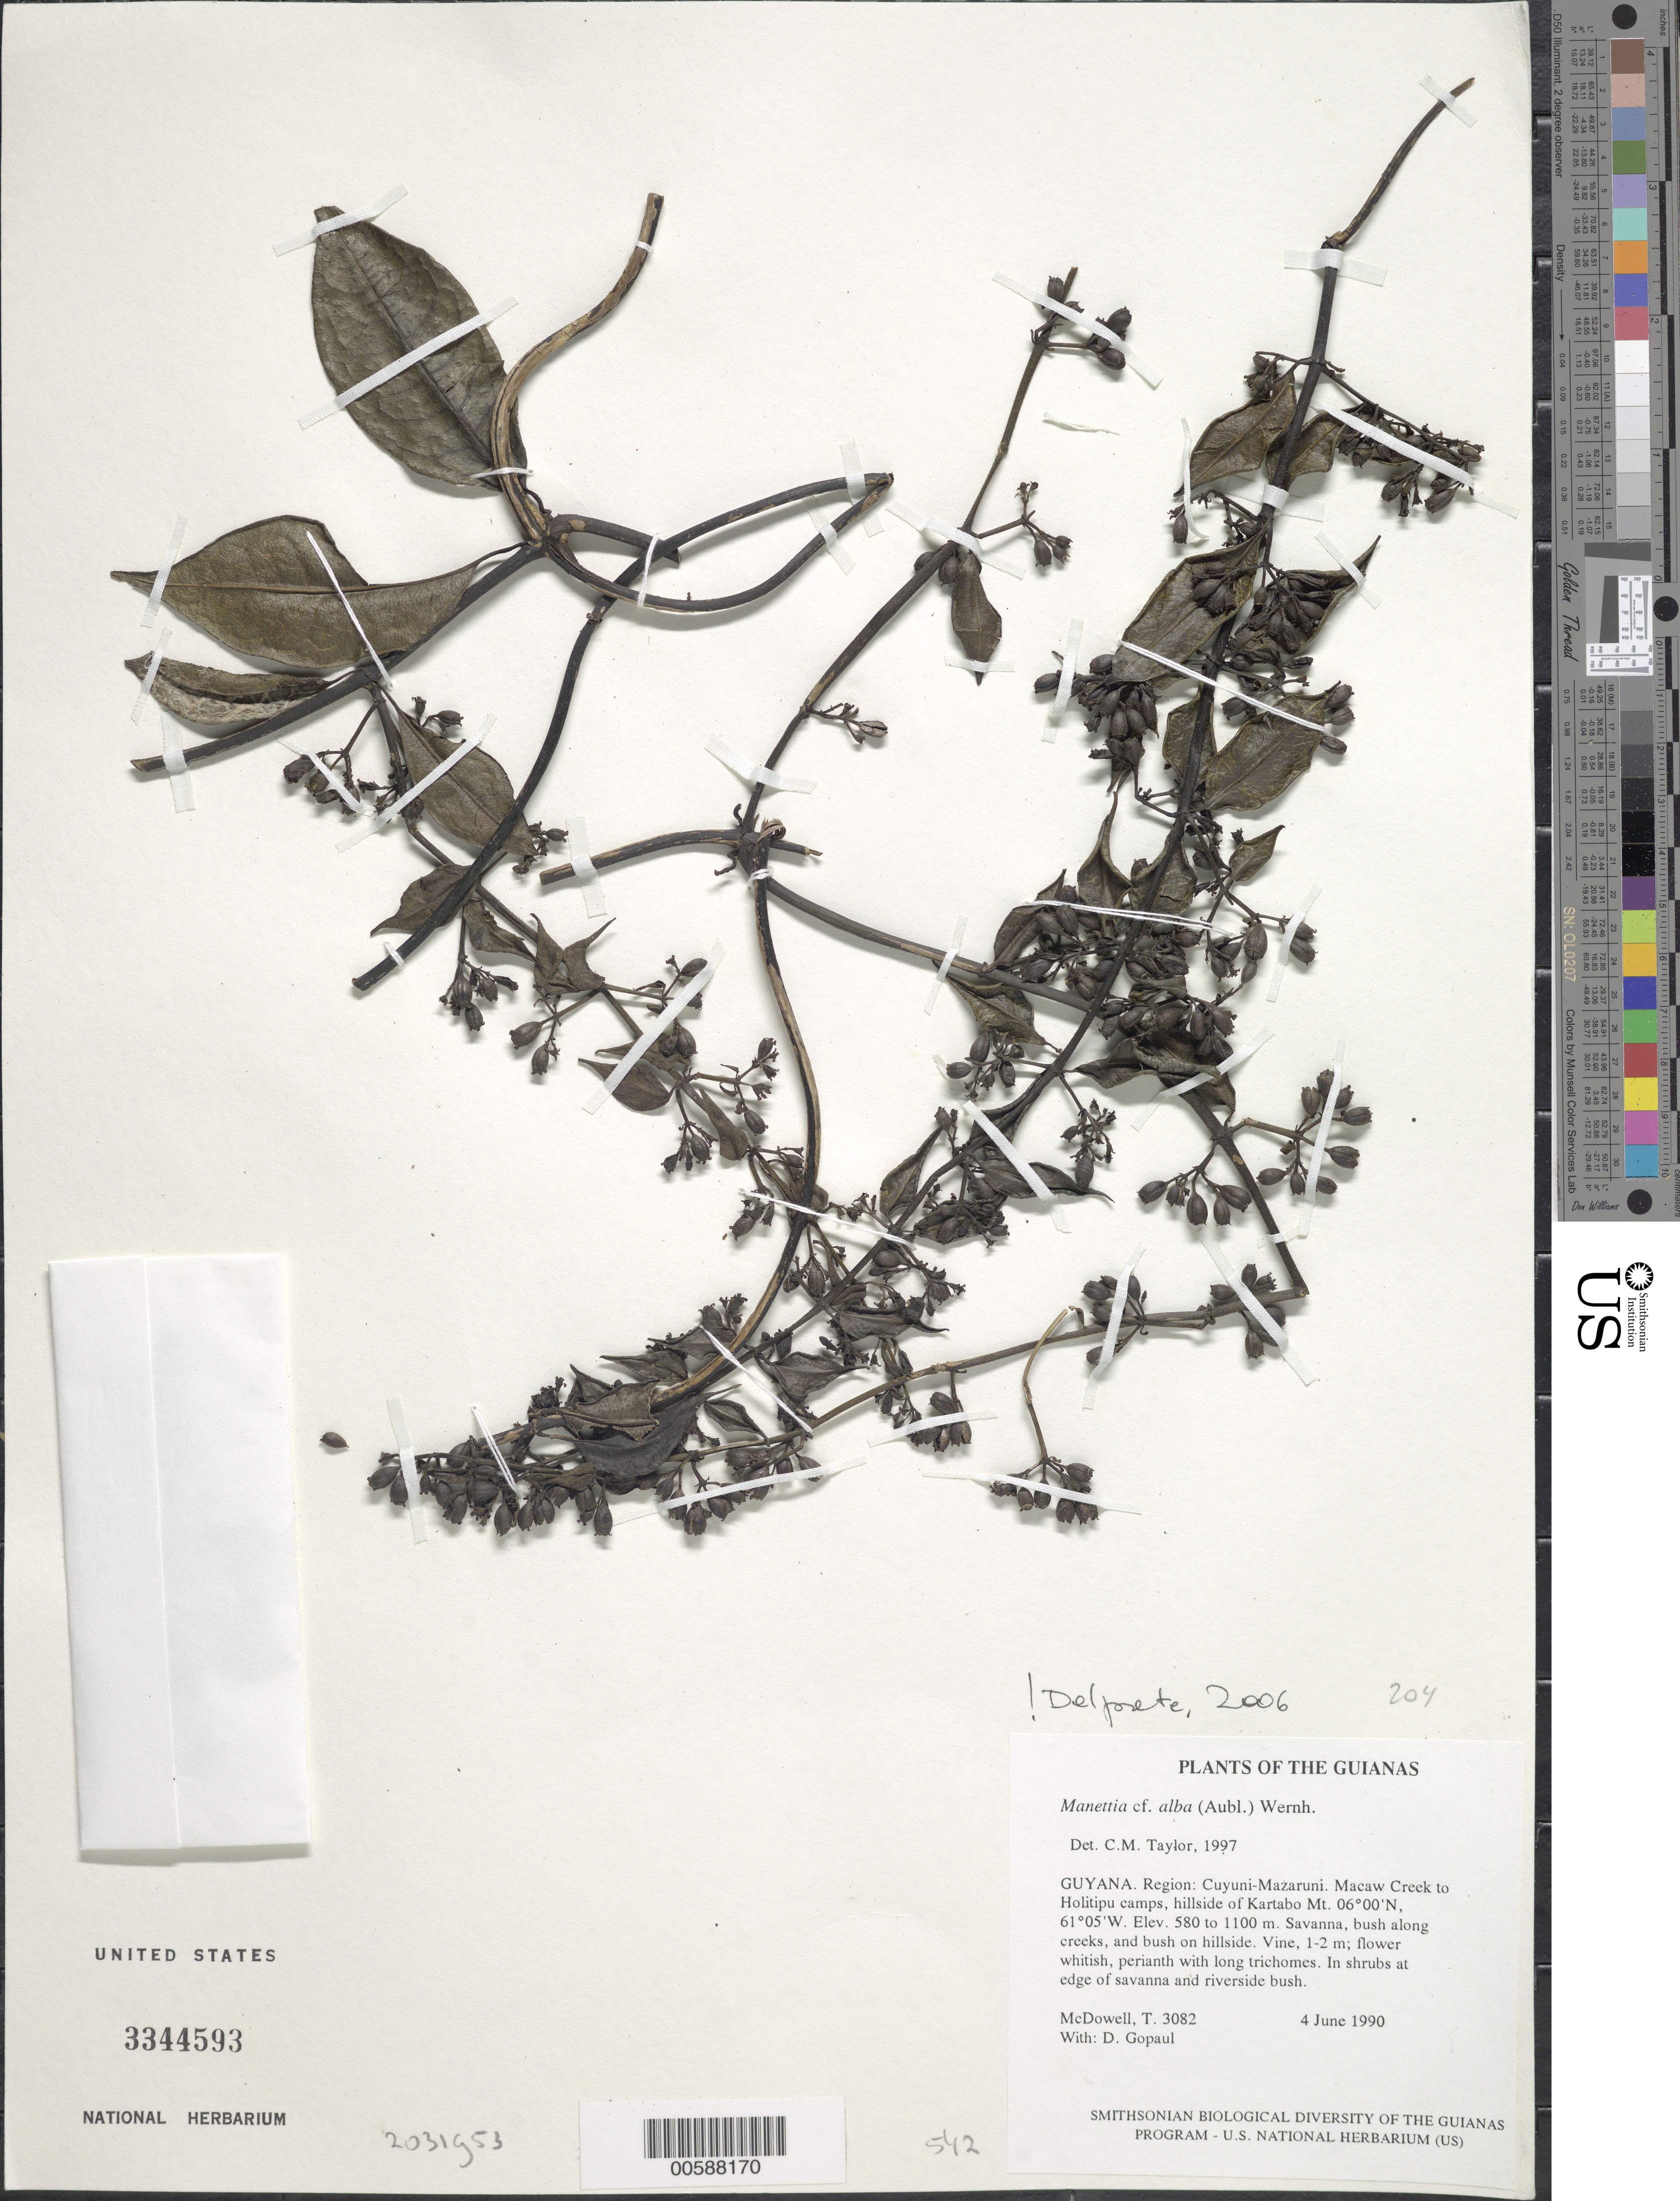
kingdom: Plantae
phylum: Tracheophyta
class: Magnoliopsida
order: Gentianales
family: Rubiaceae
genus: Manettia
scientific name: Manettia alba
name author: (Aubl.) Wernham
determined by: Delprete, P. G., Herb. de Guyane Cay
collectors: T. McDowell, D. Hughs & D. Gopaul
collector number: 3082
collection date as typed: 4 June 1990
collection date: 1990-06-04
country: Guyana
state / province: Cuyuni-Mazaruni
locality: Macaw Creek to Holitipu camps, hillside of Karabo Mt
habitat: Savanna, bush along creeks, and bush on hillside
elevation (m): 580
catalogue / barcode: US 3344593